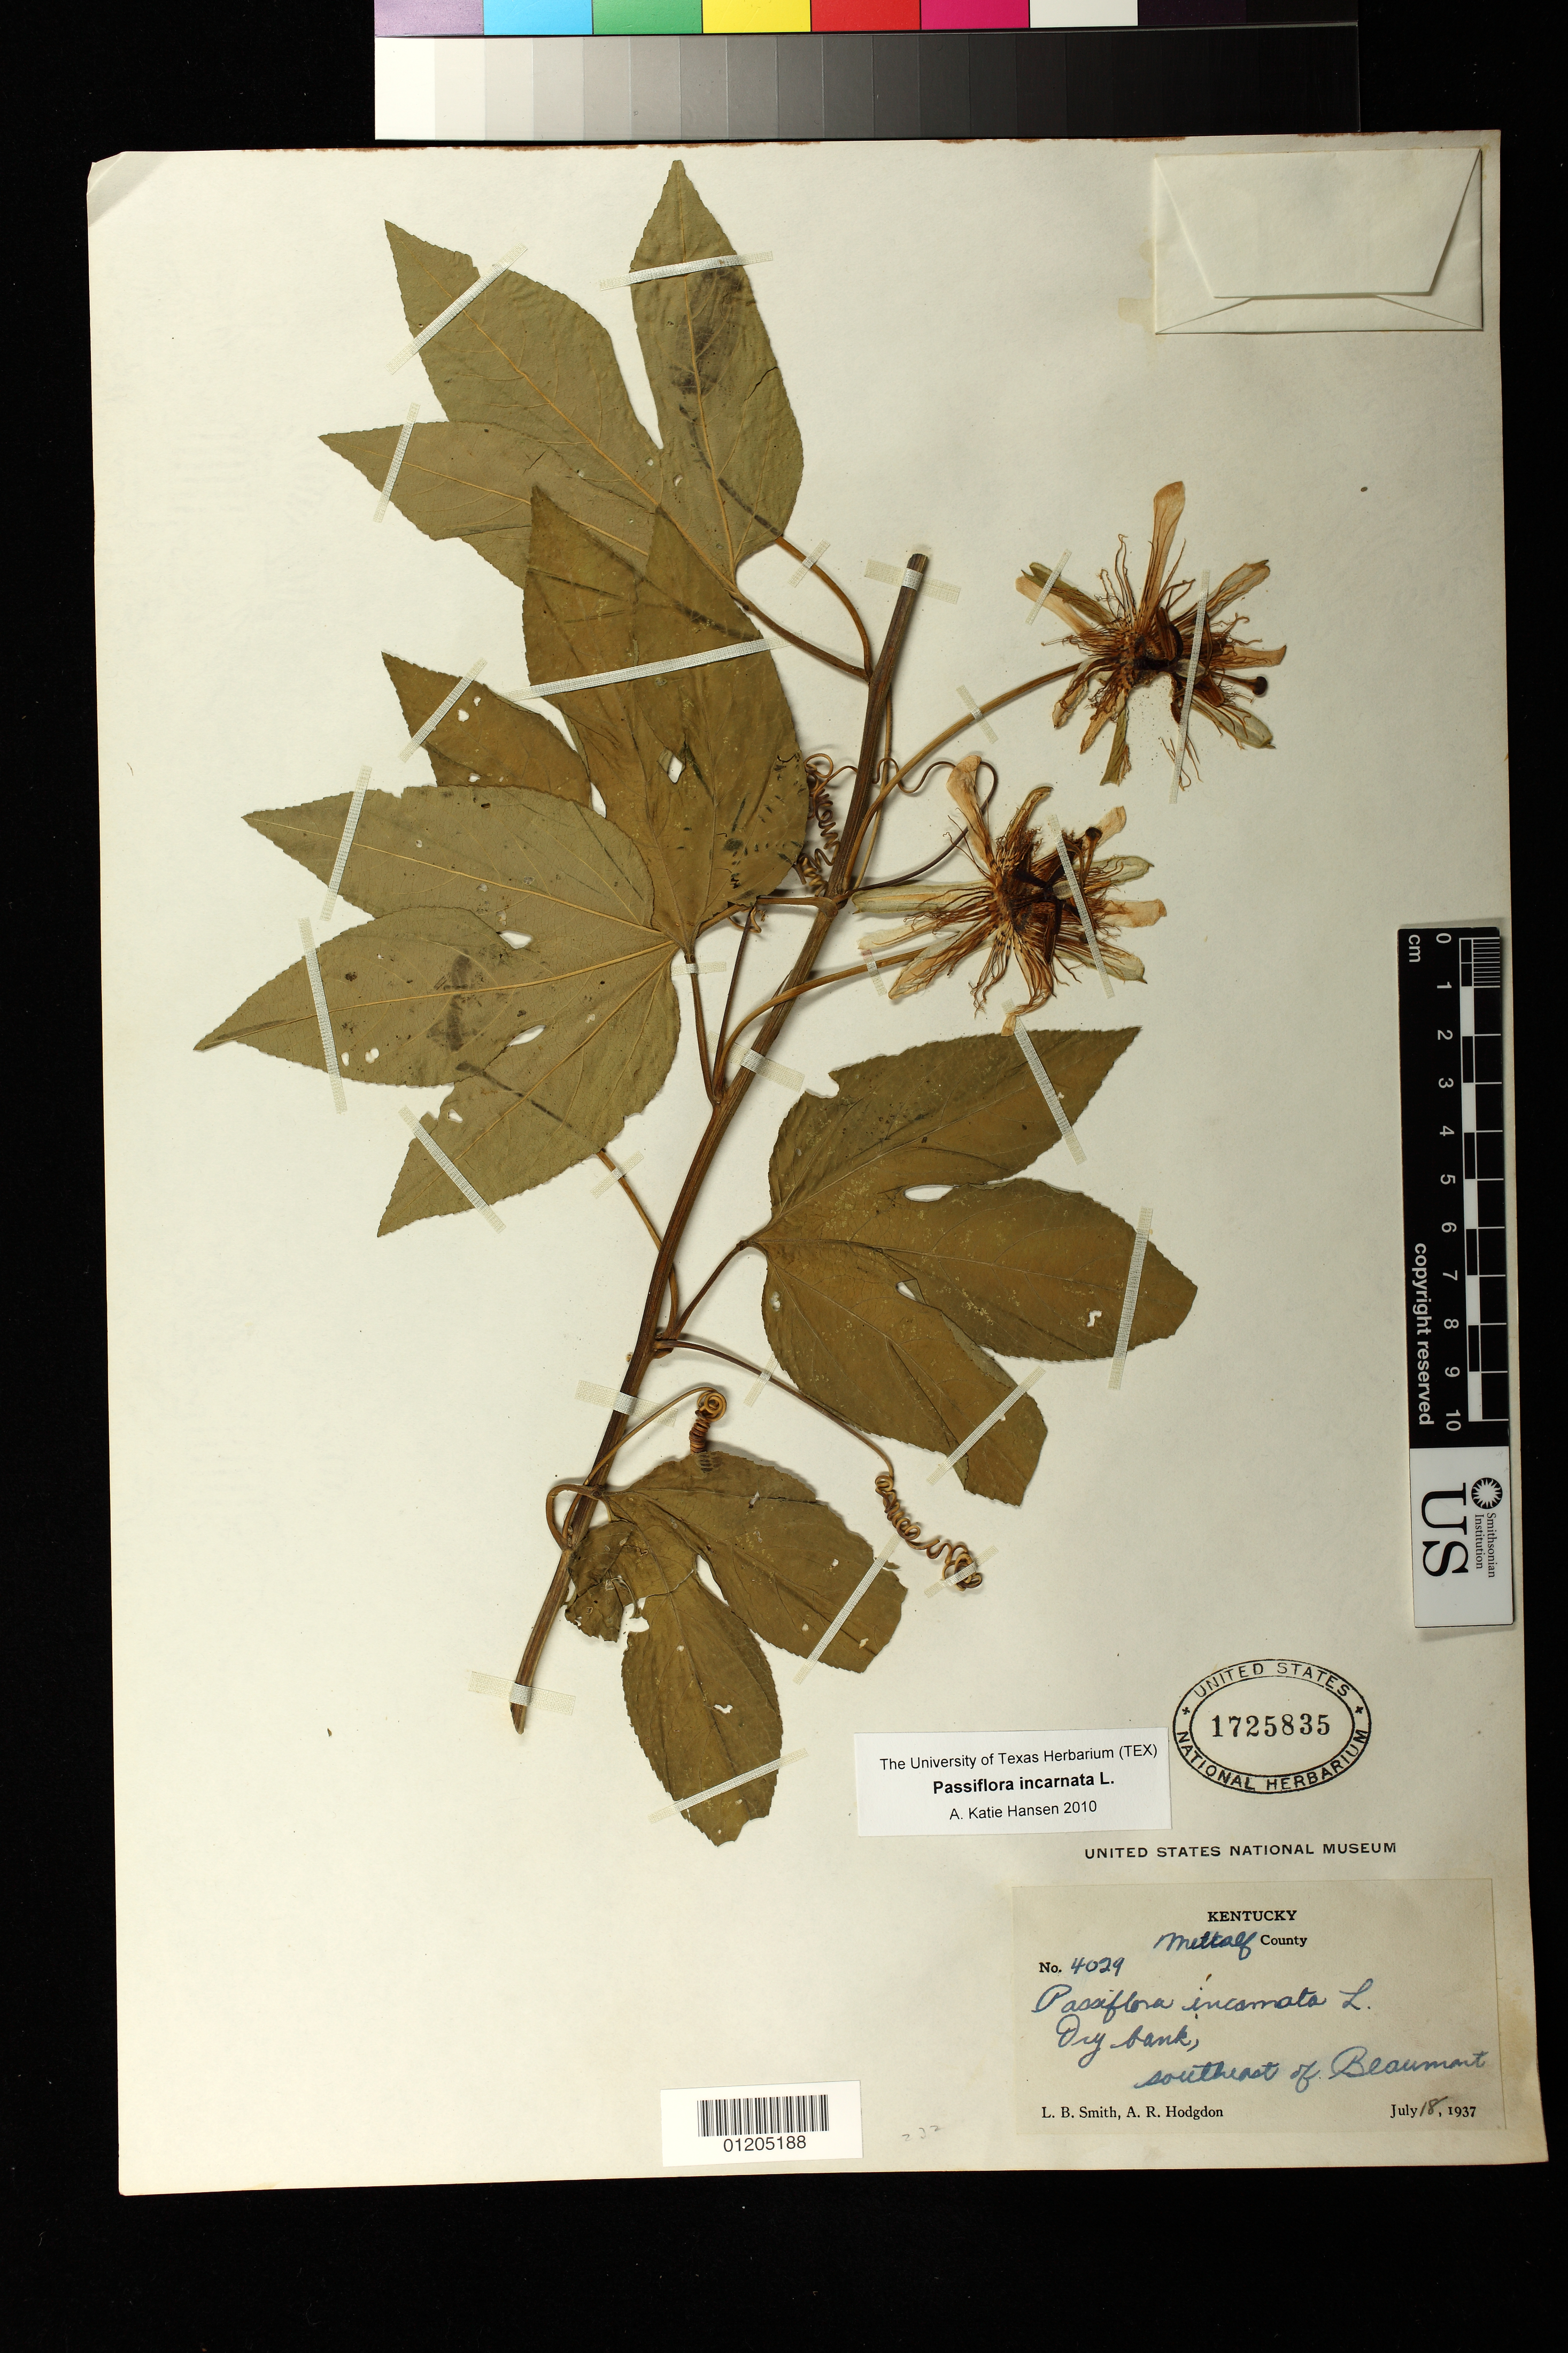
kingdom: Plantae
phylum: Tracheophyta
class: Magnoliopsida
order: Malpighiales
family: Passifloraceae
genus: Passiflora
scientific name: Passiflora cincinnata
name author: Mast.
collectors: L. Smith & A. R. Hodgdon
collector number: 4029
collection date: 1937-07-18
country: United States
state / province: Kentucky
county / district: Metcalfe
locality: Dry bank, southeast of Beaumont.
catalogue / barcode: US 1725835